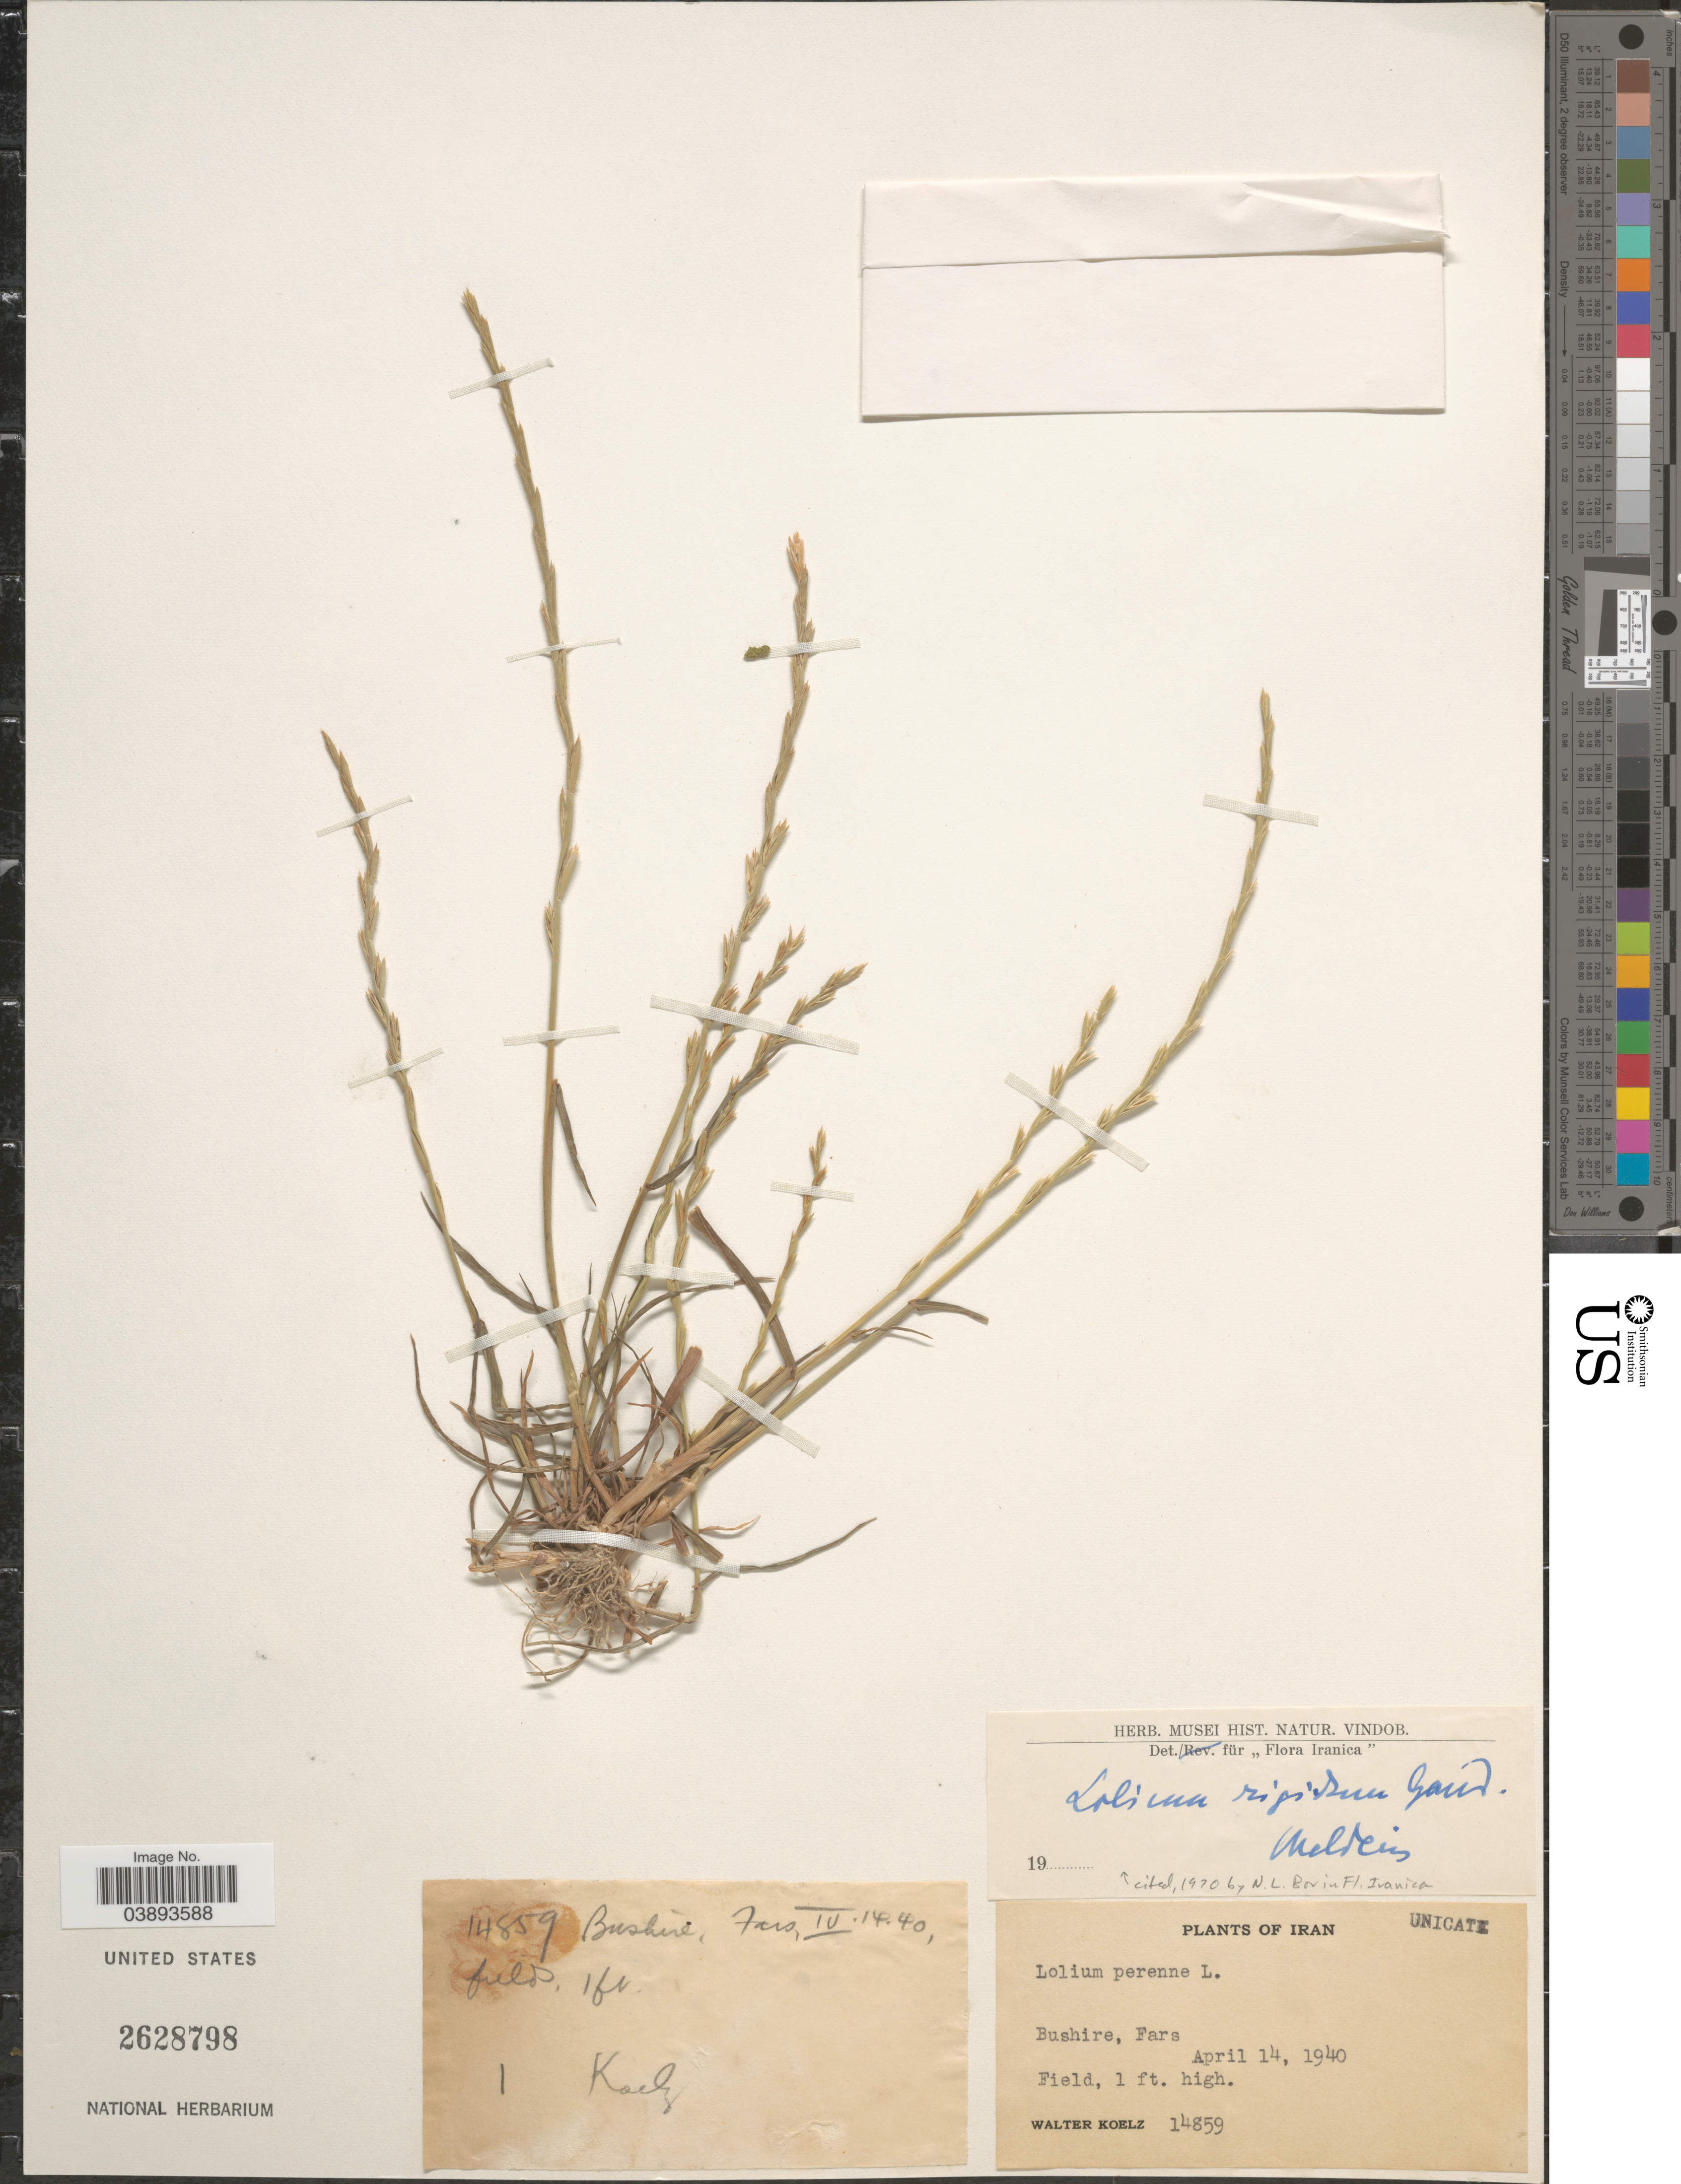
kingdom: Plantae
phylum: Tracheophyta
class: Liliopsida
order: Poales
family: Poaceae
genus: Lolium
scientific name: Lolium rigidum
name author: Gaudin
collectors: W. N. Koelz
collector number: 14859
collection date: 1940-04-14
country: Iran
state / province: Fars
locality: Bushire, Fars.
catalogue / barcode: US 2628798